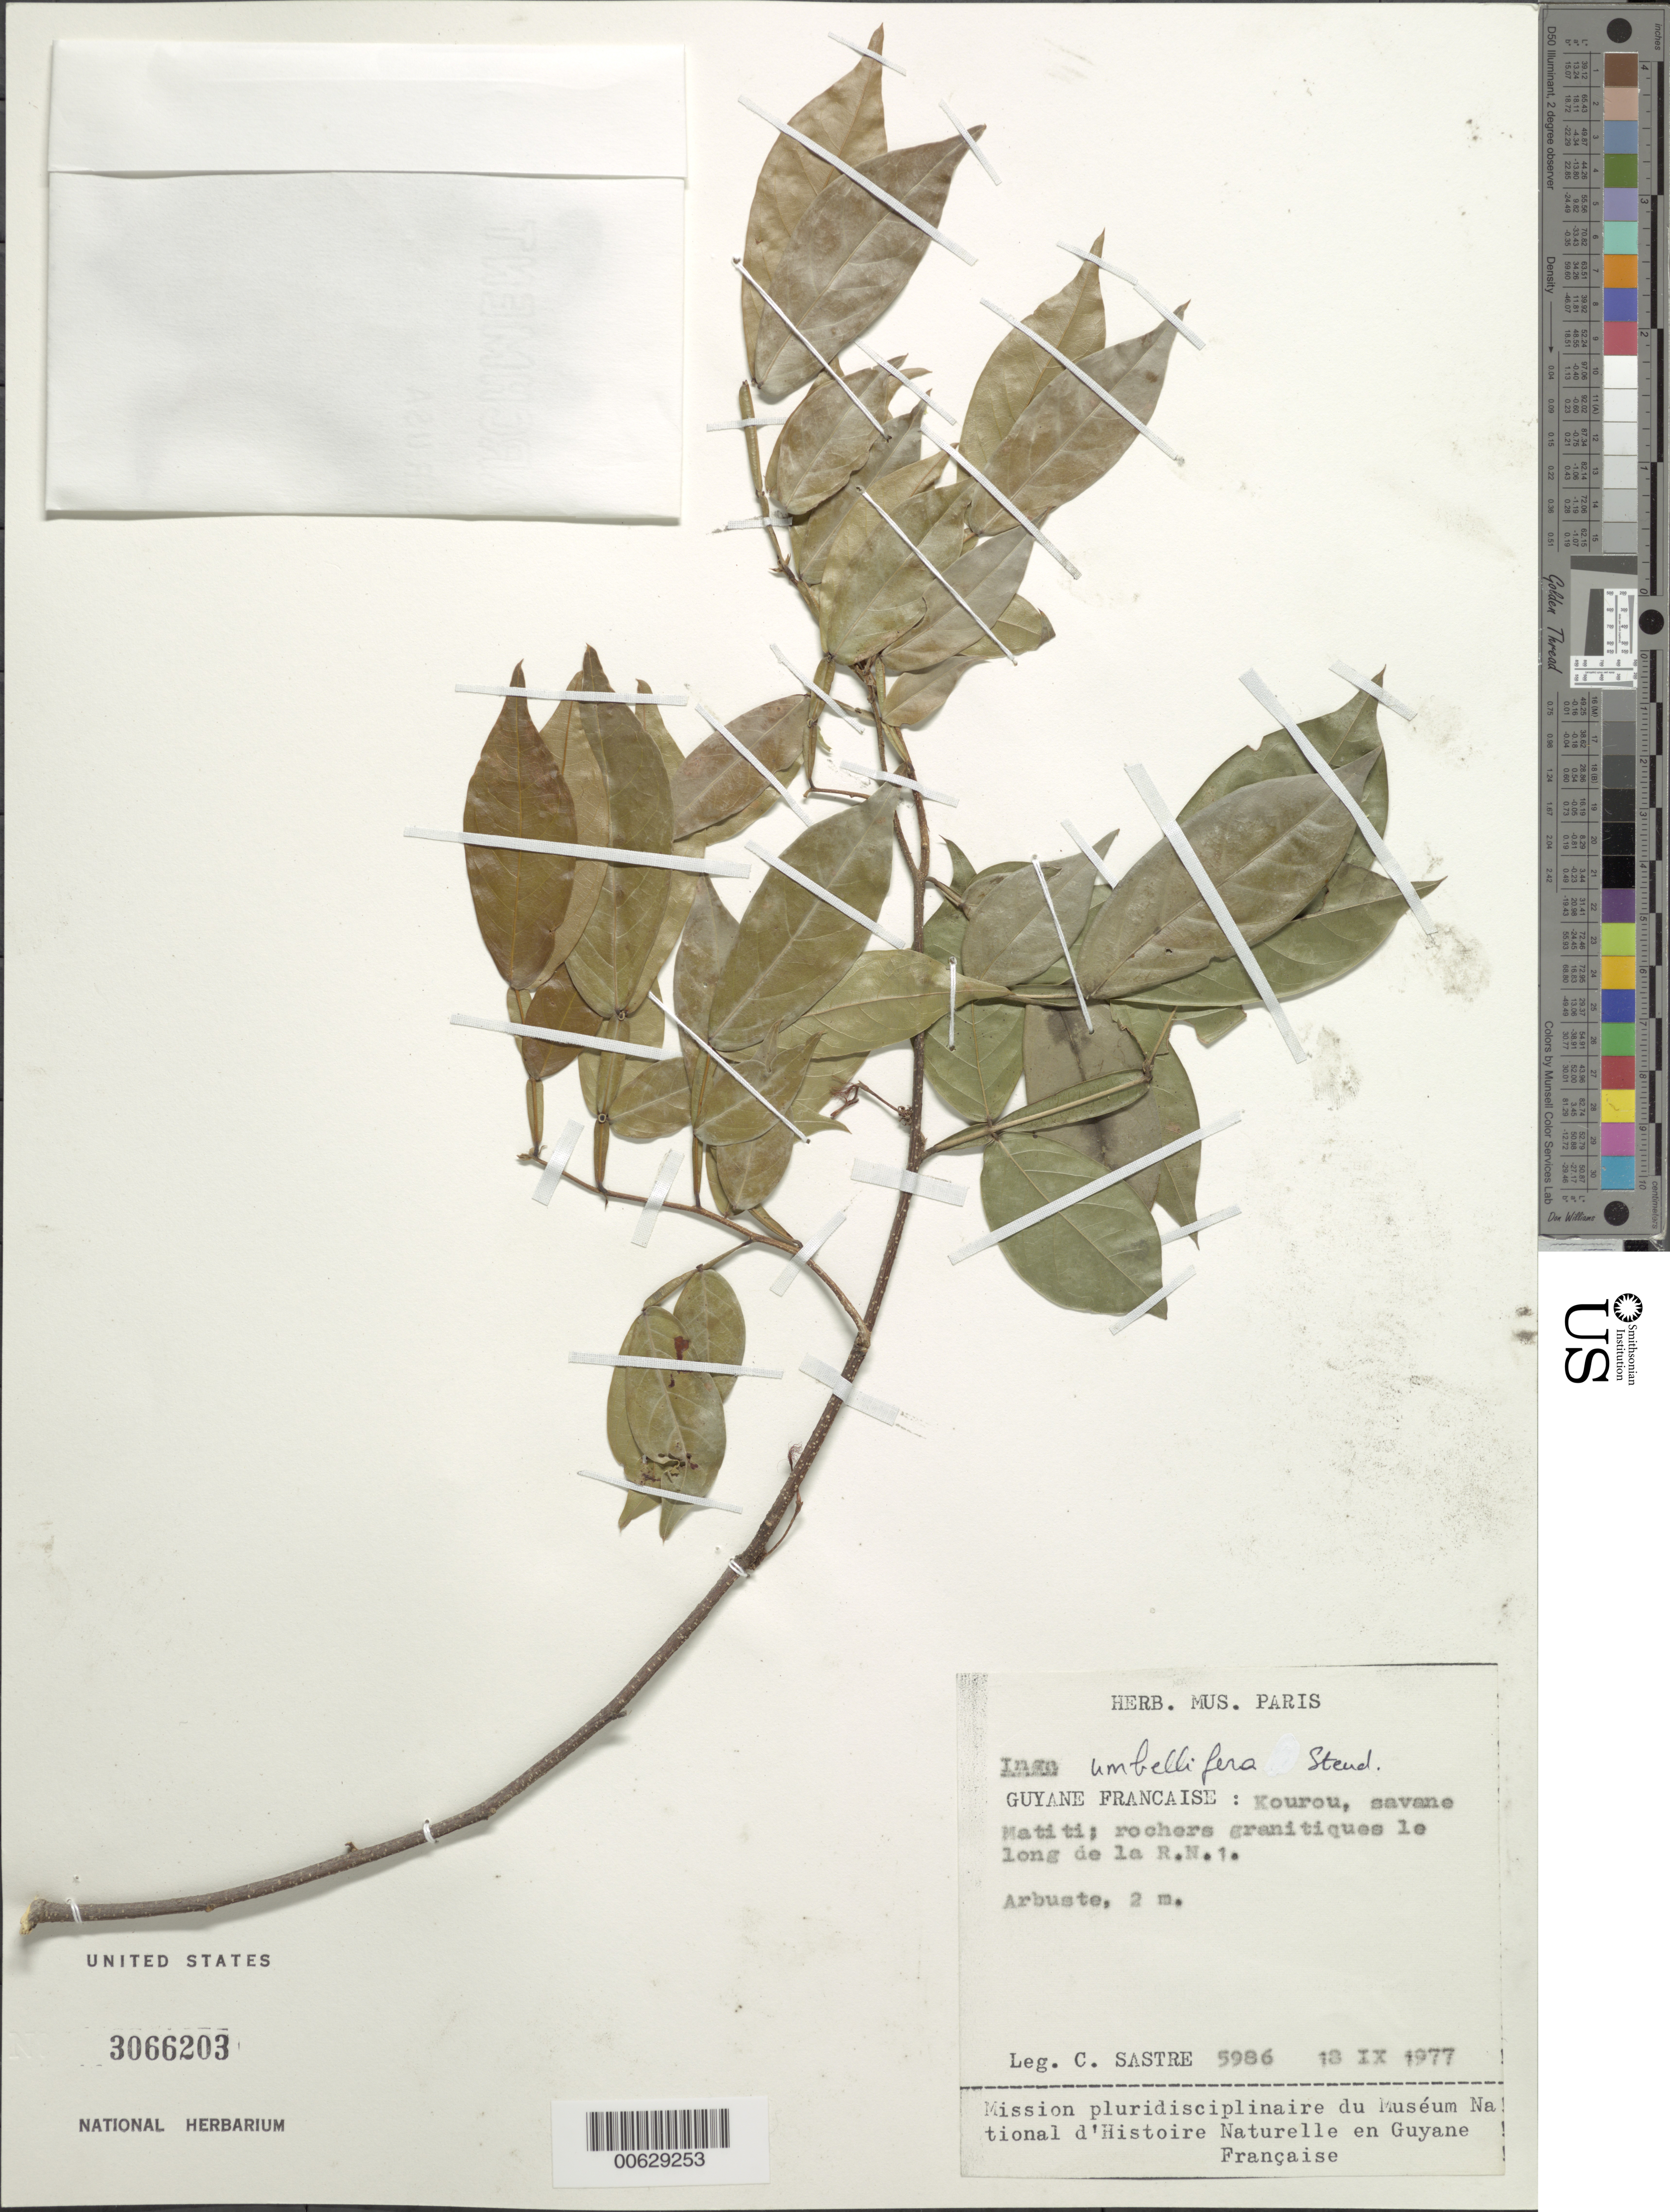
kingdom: Plantae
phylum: Tracheophyta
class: Magnoliopsida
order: Fabales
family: Fabaceae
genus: Inga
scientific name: Inga umbellifera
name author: (Vahl) Steud. ex DC.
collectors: C. H. L. Sastre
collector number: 5986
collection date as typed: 18-Sep-77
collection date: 1977-09-18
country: French Guiana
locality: Kourou, savane Matiti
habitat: Rochers granitiques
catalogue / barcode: US 3066203